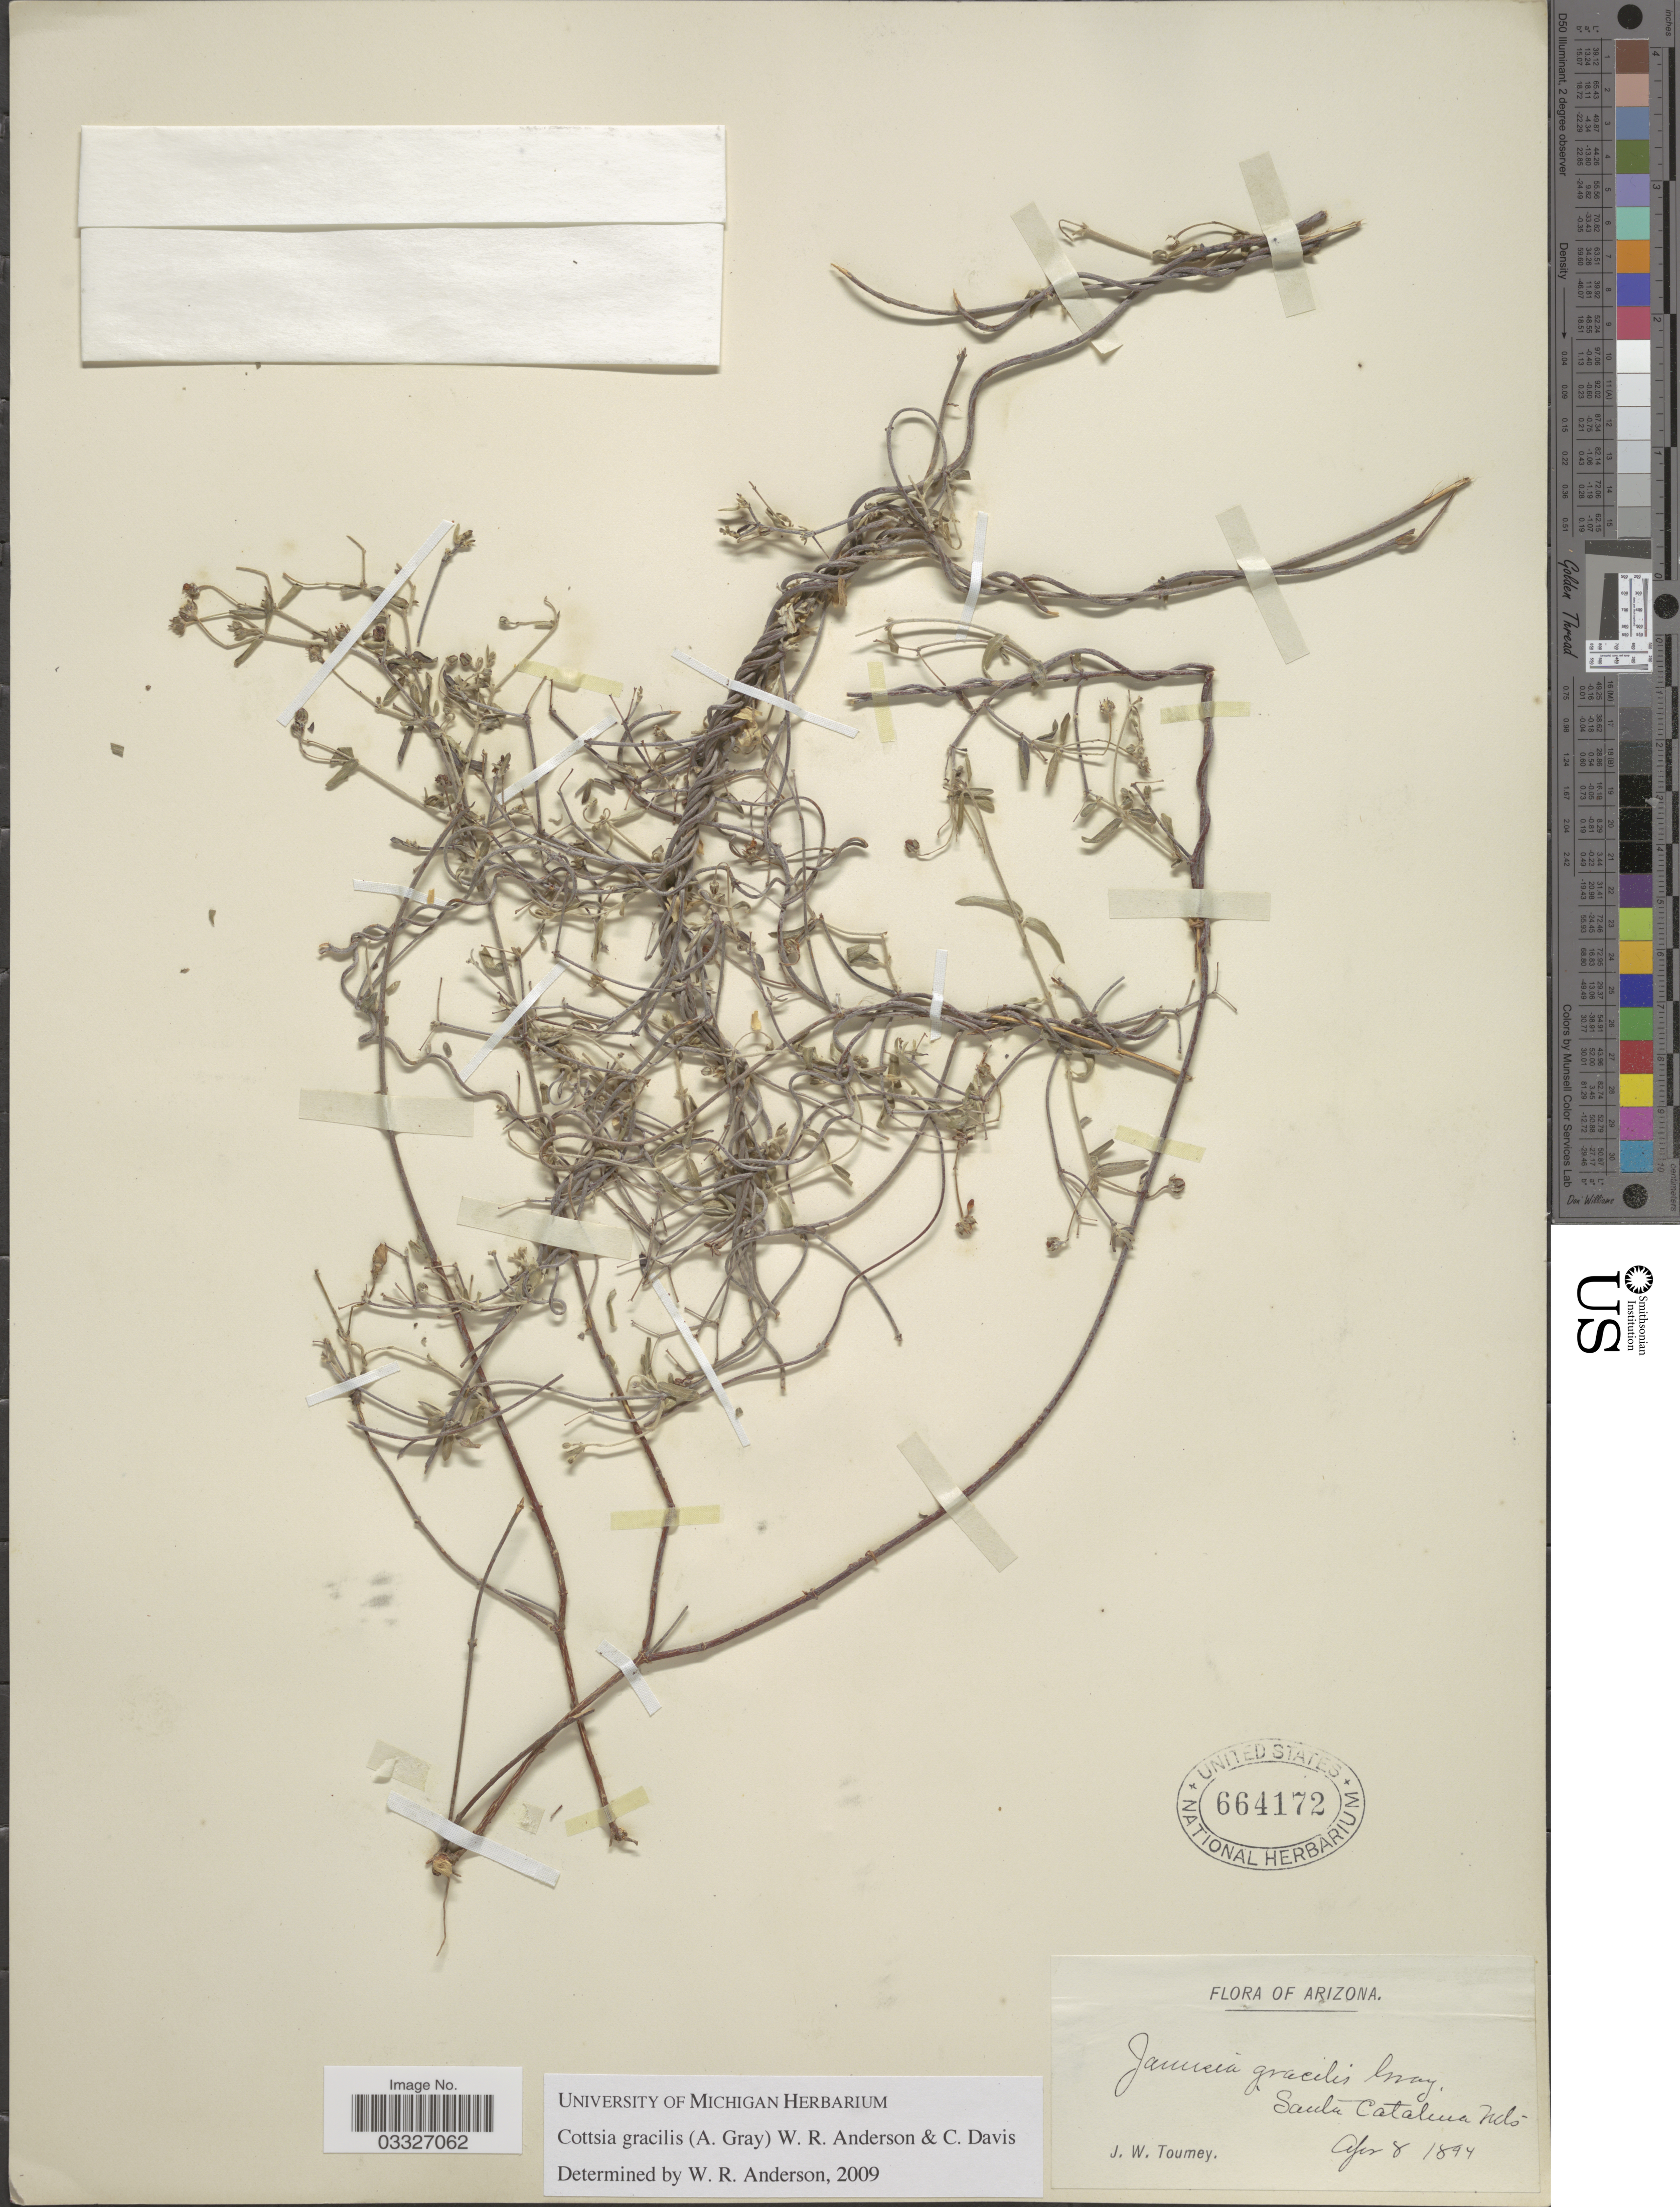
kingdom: Plantae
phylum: Tracheophyta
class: Magnoliopsida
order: Malpighiales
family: Malpighiaceae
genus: Cottsia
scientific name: Cottsia gracilis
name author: (A. Gray) W.R. Anderson & C. Davis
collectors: J. W. Toumey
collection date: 1894-04-08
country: United States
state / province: Arizona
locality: Santa Catalina Mts.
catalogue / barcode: US 664172